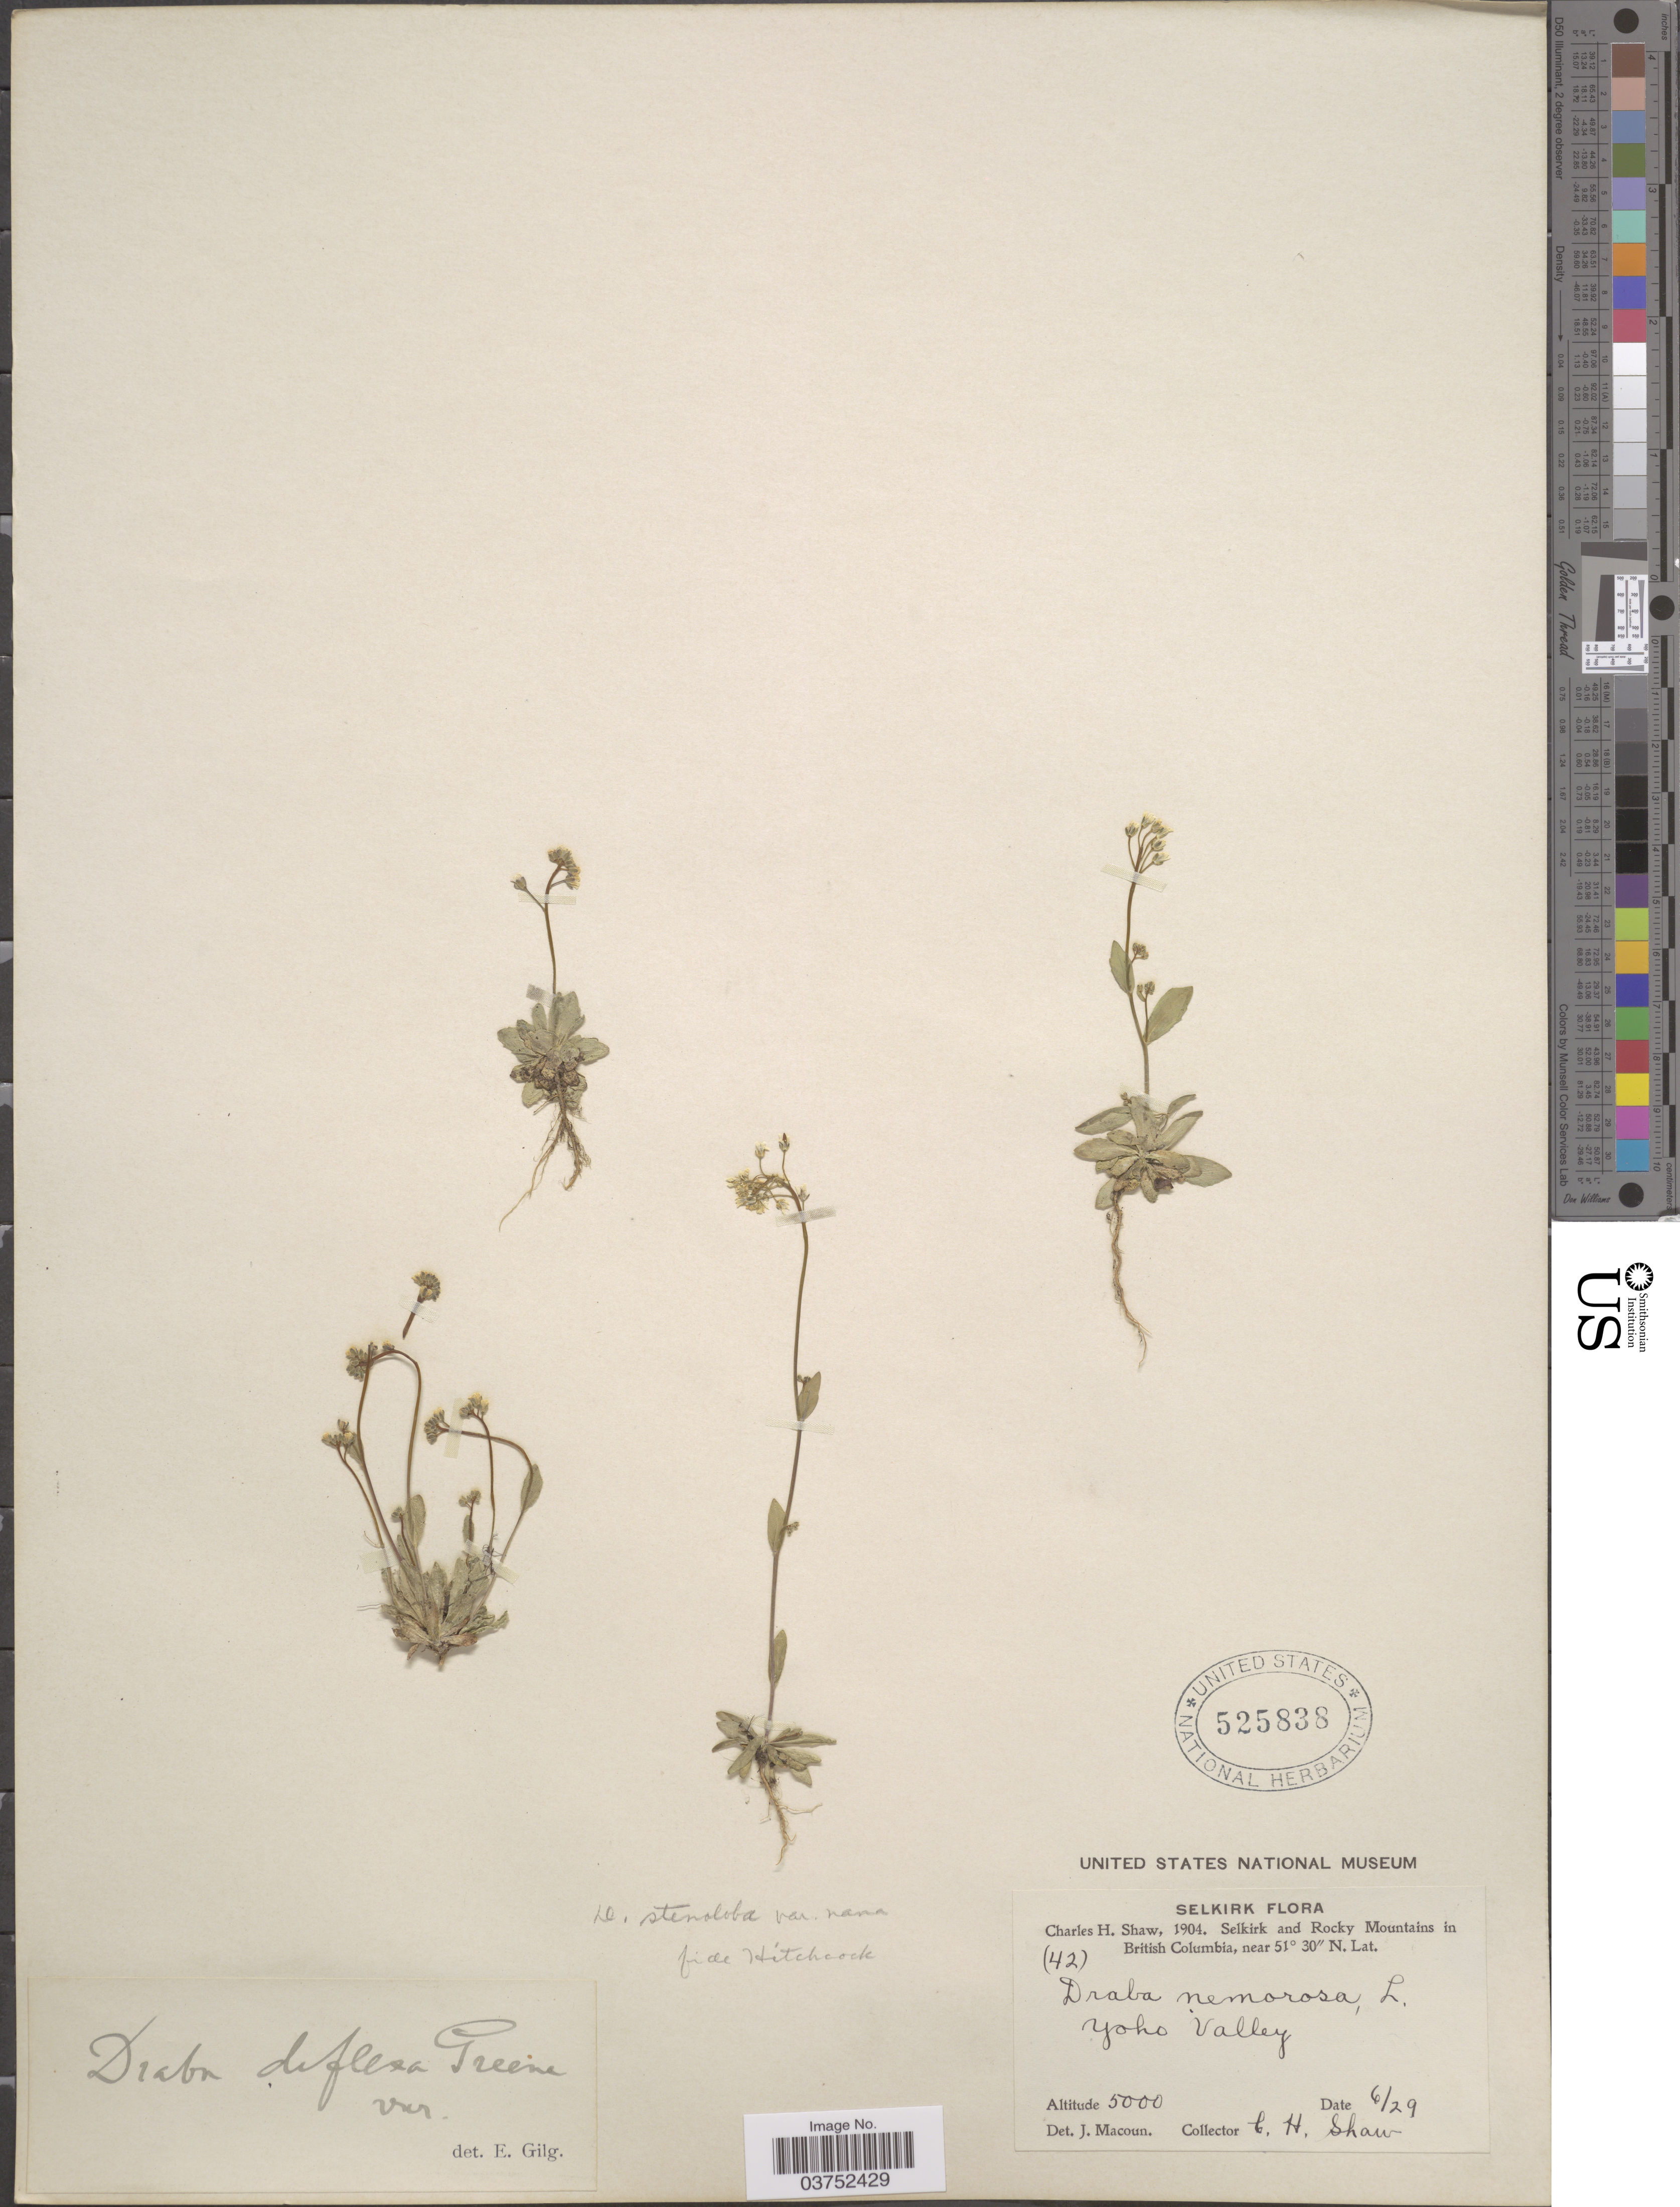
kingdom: Plantae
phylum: Tracheophyta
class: Magnoliopsida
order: Brassicales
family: Brassicaceae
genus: Draba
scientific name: Draba stenoloba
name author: Ledeb.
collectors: C. H. Shaw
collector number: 42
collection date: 1904-06-29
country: Canada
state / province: British Columbia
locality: Selkirk. Selkirk and Rocky Mountains. Yoho Valley.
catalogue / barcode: US 525838